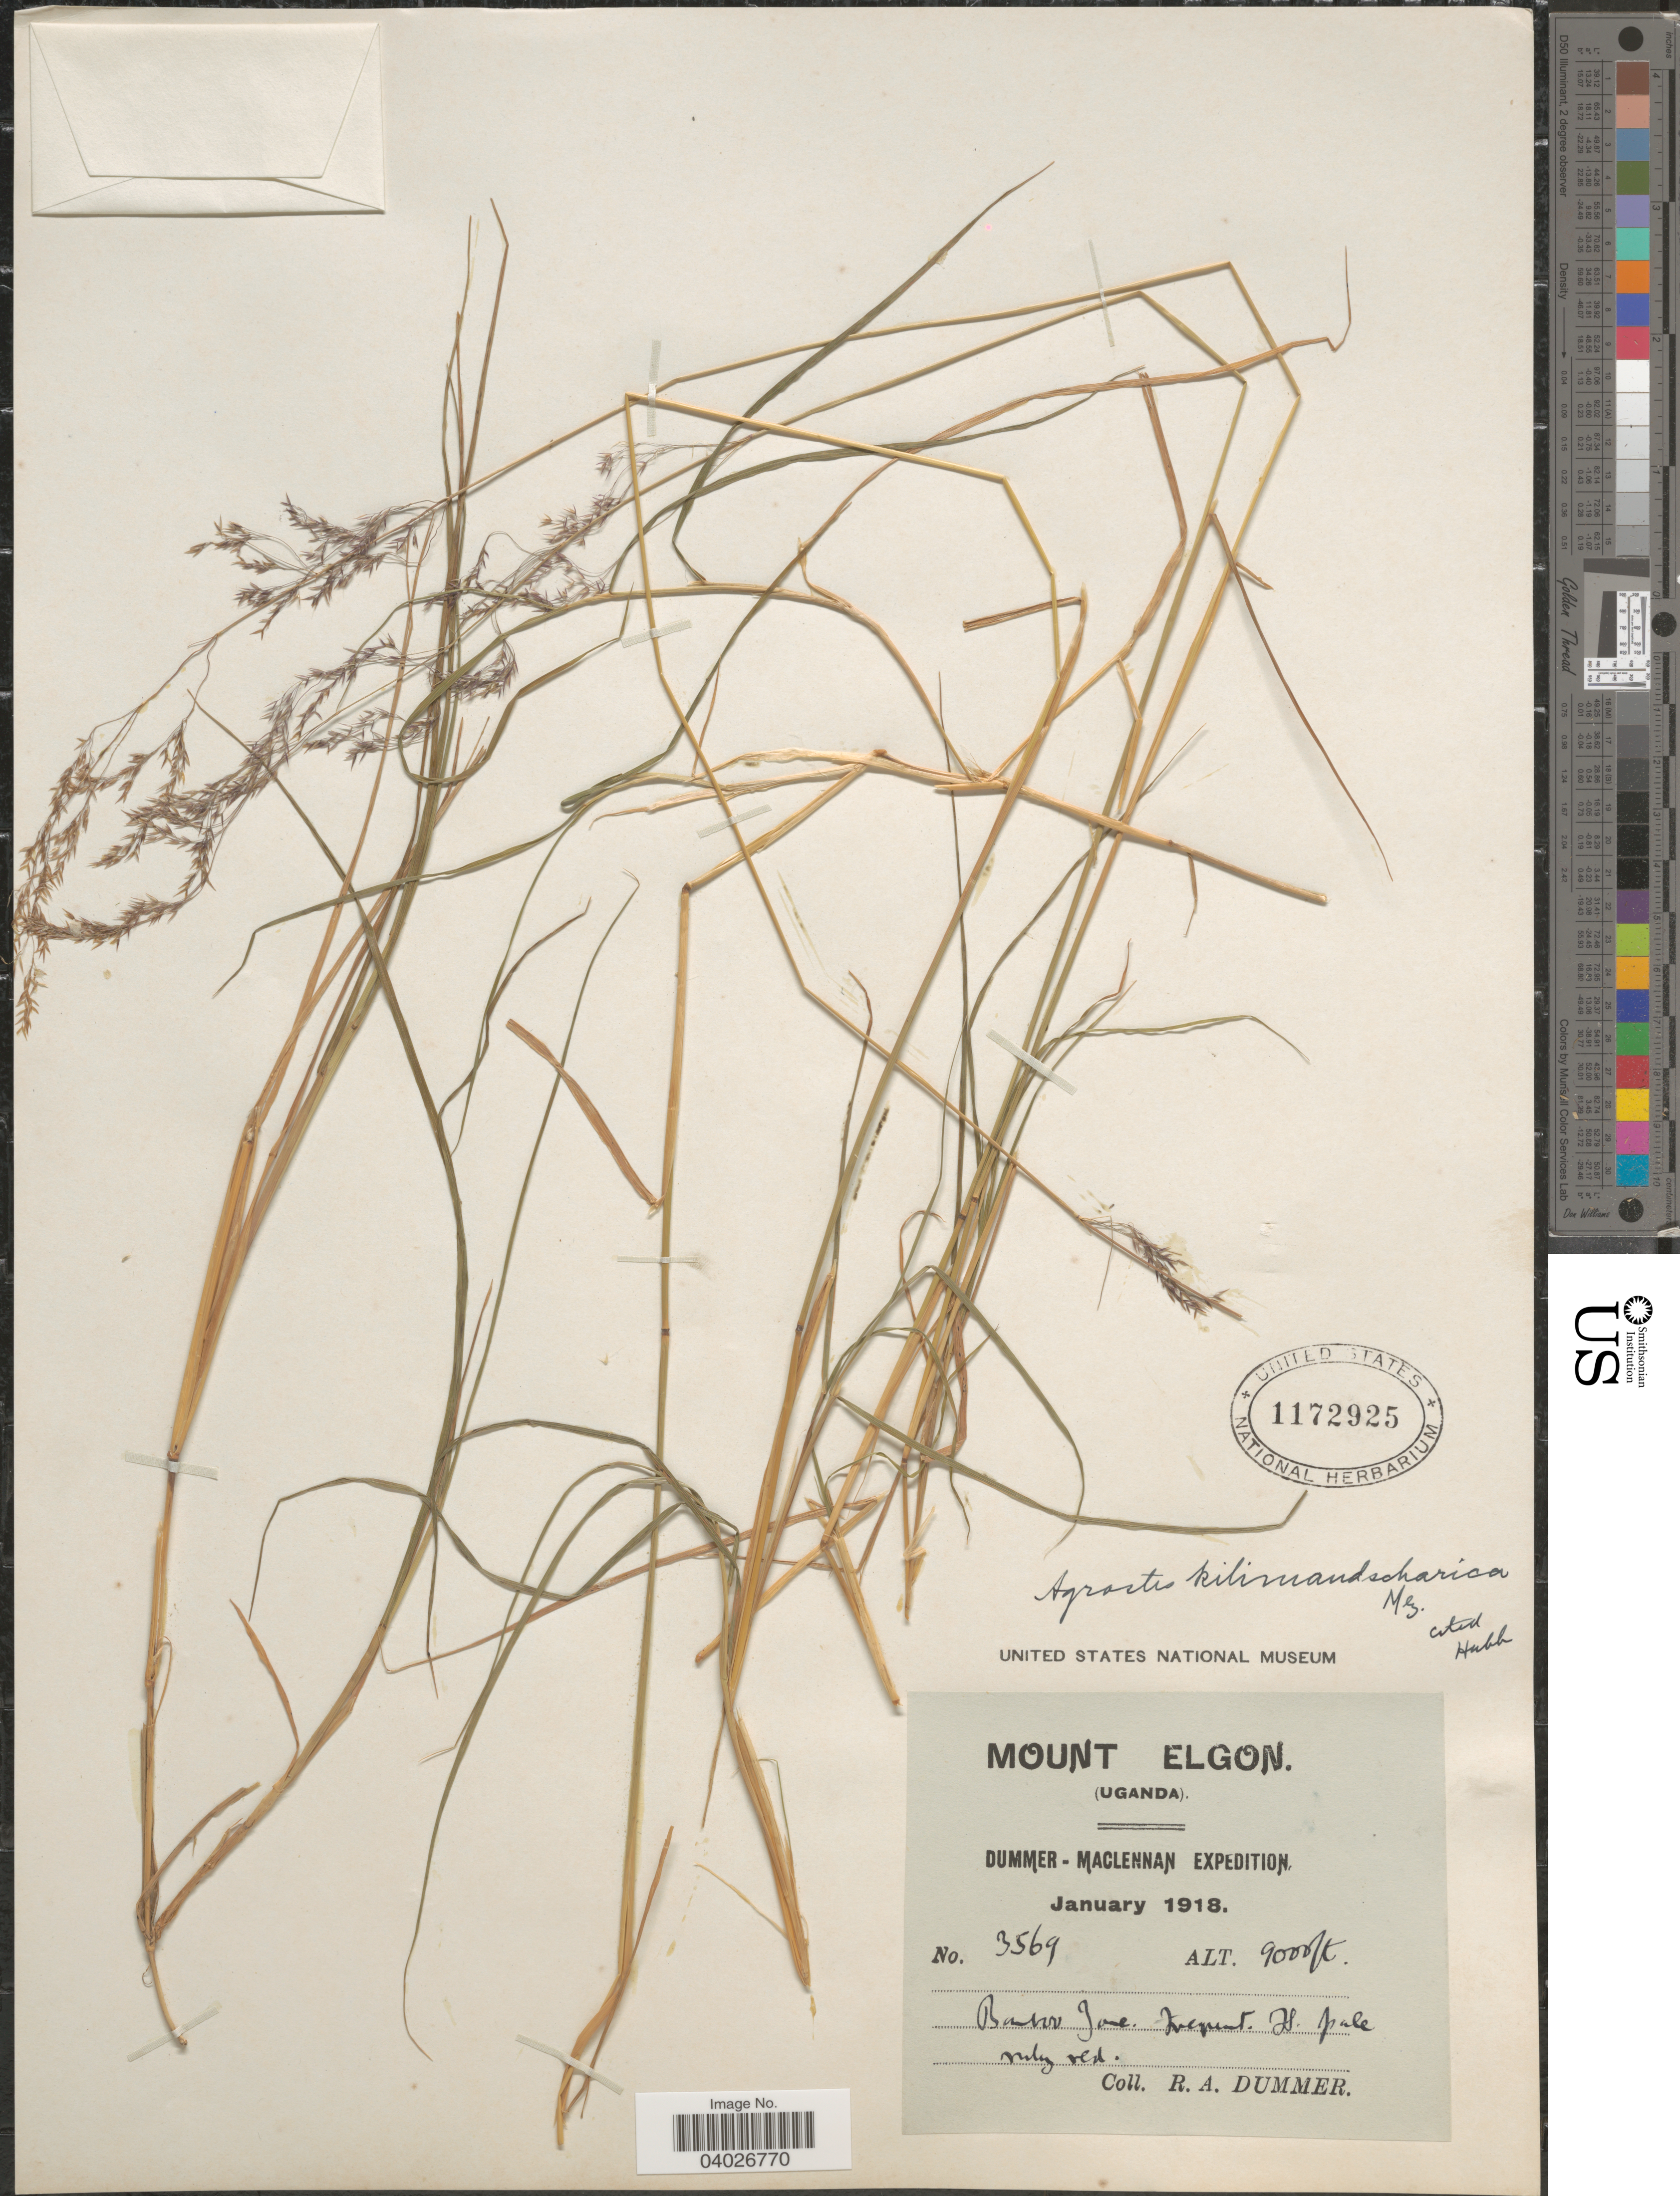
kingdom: Plantae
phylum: Tracheophyta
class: Liliopsida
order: Poales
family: Poaceae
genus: Agrostis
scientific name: Agrostis kilimandscharica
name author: Mez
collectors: R. Dümmer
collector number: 3569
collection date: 1918-01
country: Uganda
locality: Mount Elgon. Bamboo Zone.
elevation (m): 2743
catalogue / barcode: US 1172925